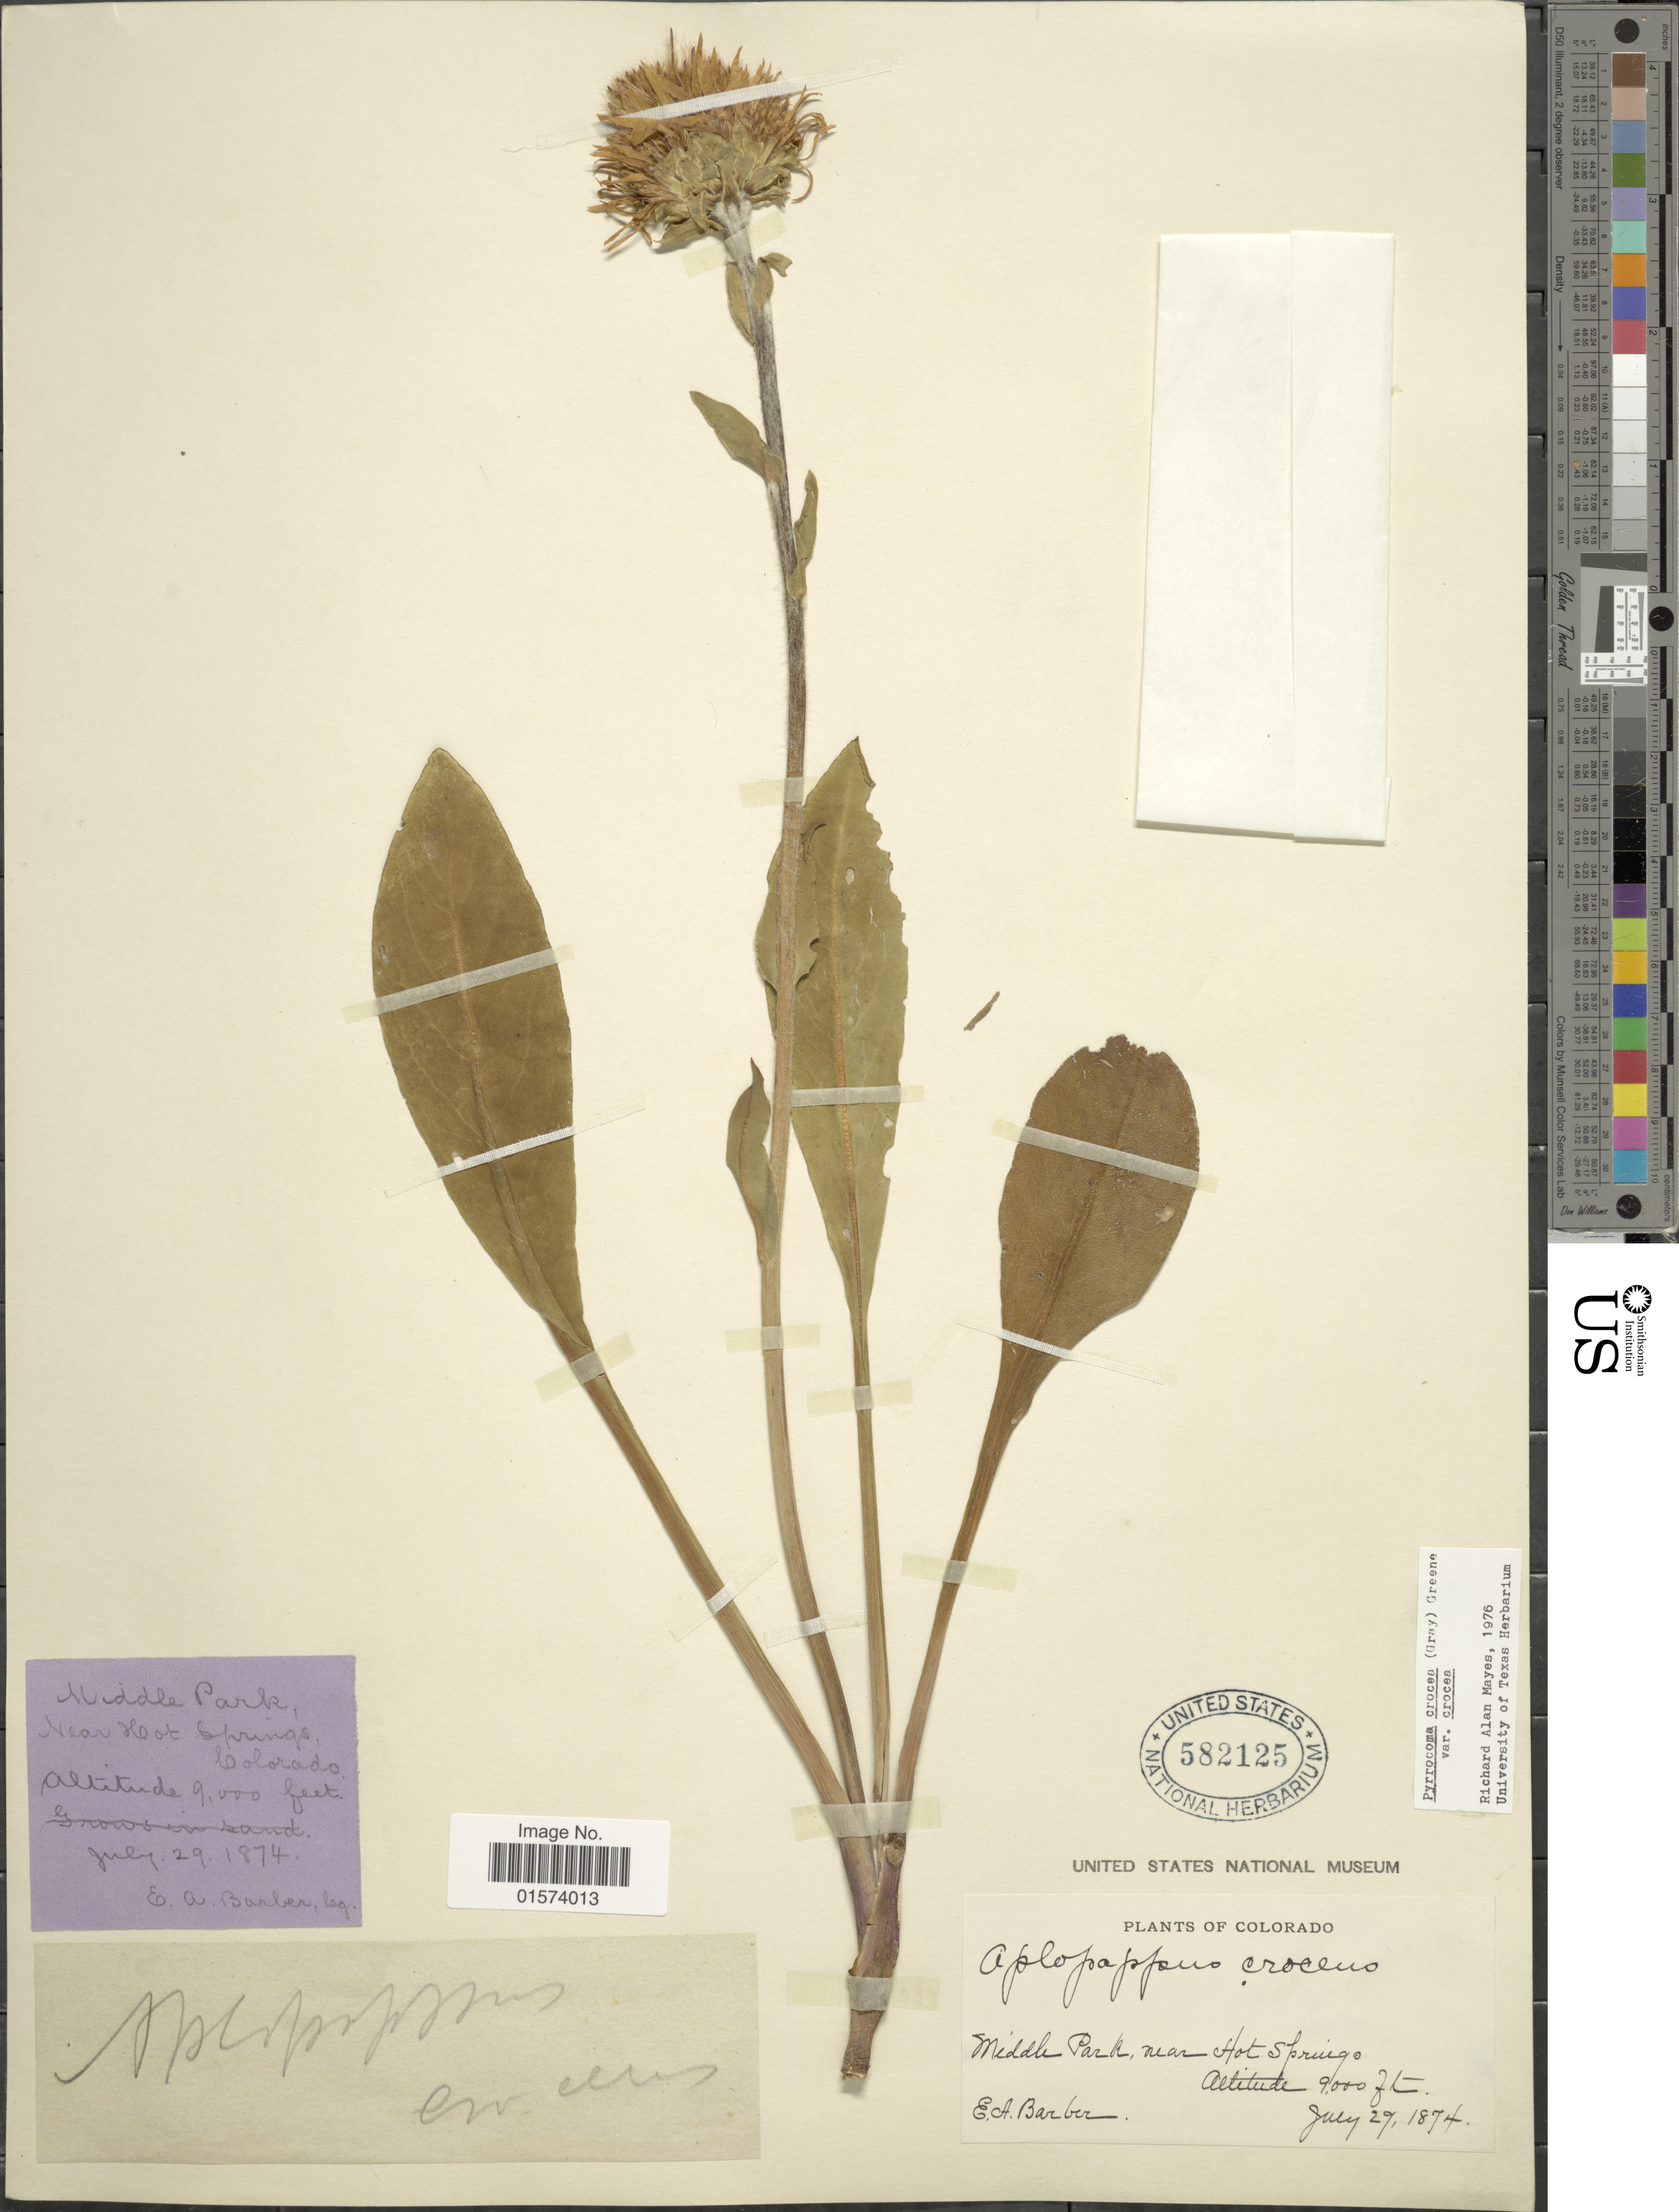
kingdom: Plantae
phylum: Tracheophyta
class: Magnoliopsida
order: Asterales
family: Asteraceae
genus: Pyrrocoma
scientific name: Pyrrocoma crocea var. crocea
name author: (A. Gray) Greene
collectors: E. Barber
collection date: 1874-07-29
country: United States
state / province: Colorado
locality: Middle Park, near Hot Springs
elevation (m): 2743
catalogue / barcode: US 582125